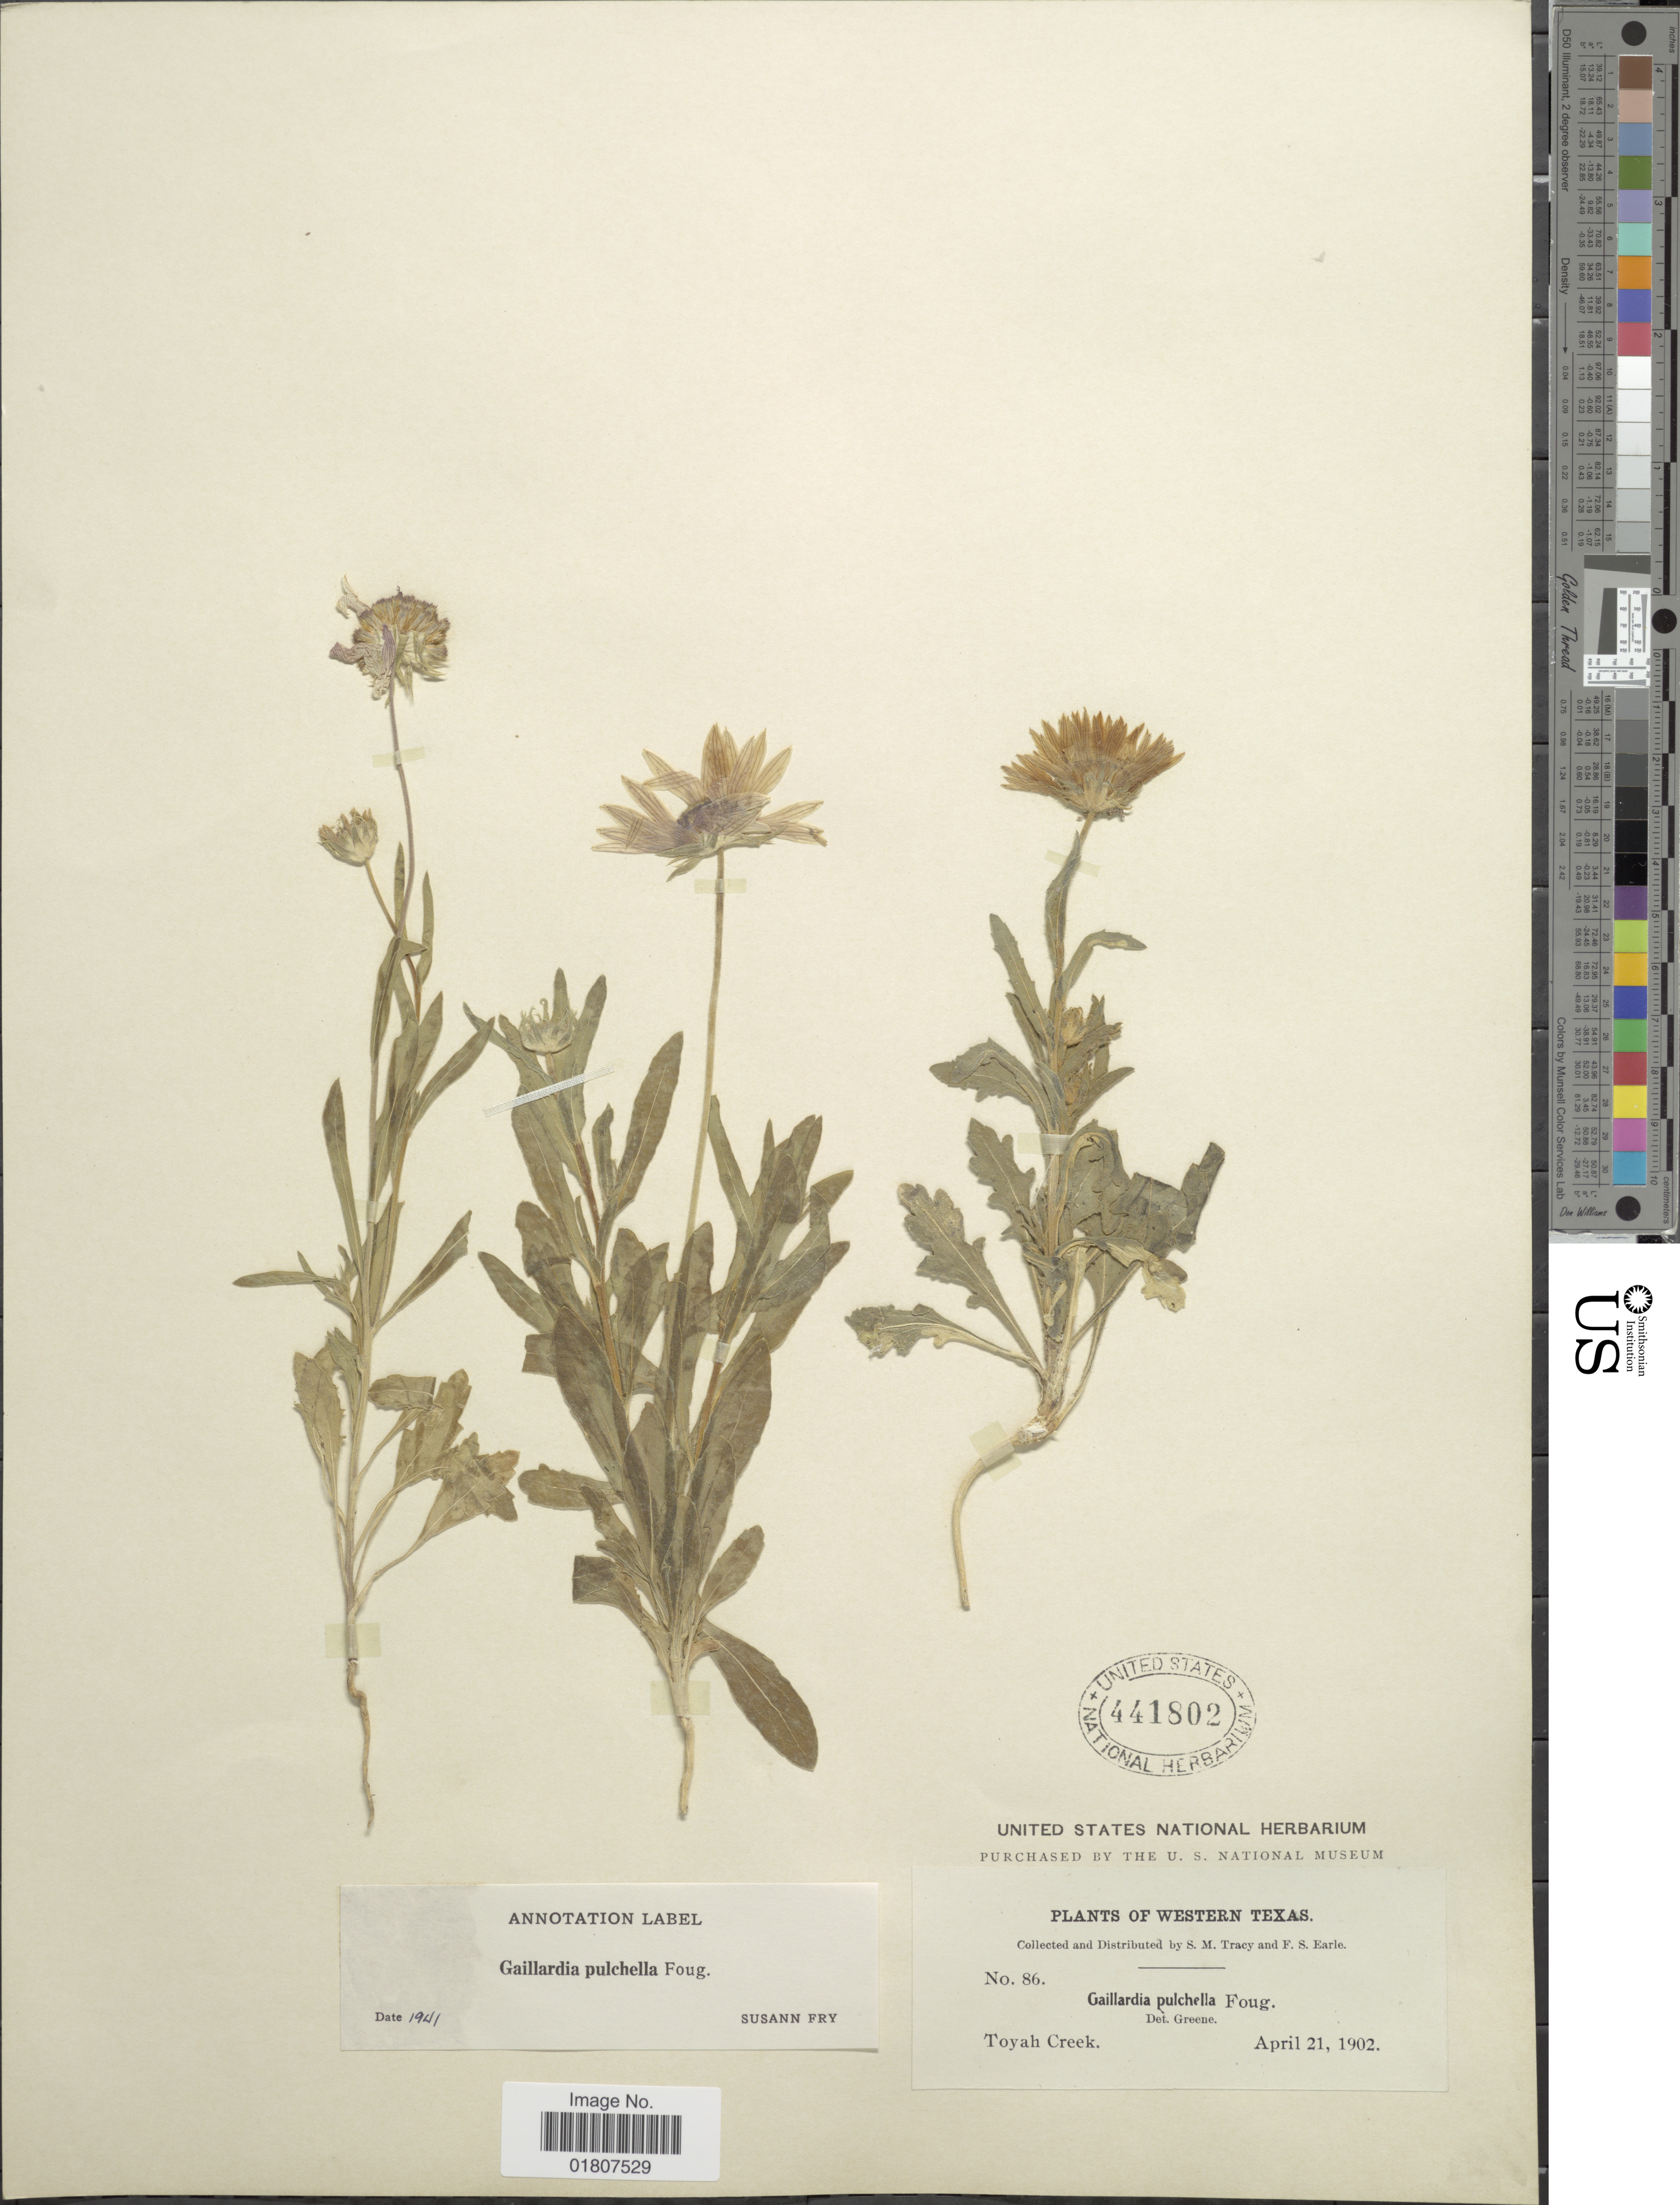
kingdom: Plantae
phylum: Tracheophyta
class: Magnoliopsida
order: Asterales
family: Asteraceae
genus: Gaillardia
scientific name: Gaillardia pulchella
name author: Foug.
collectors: S. M. Tracy & F. S. Earle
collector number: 86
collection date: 1902-04-21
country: United States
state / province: Texas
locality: Western Texas, Toyah Creek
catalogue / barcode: US 441802